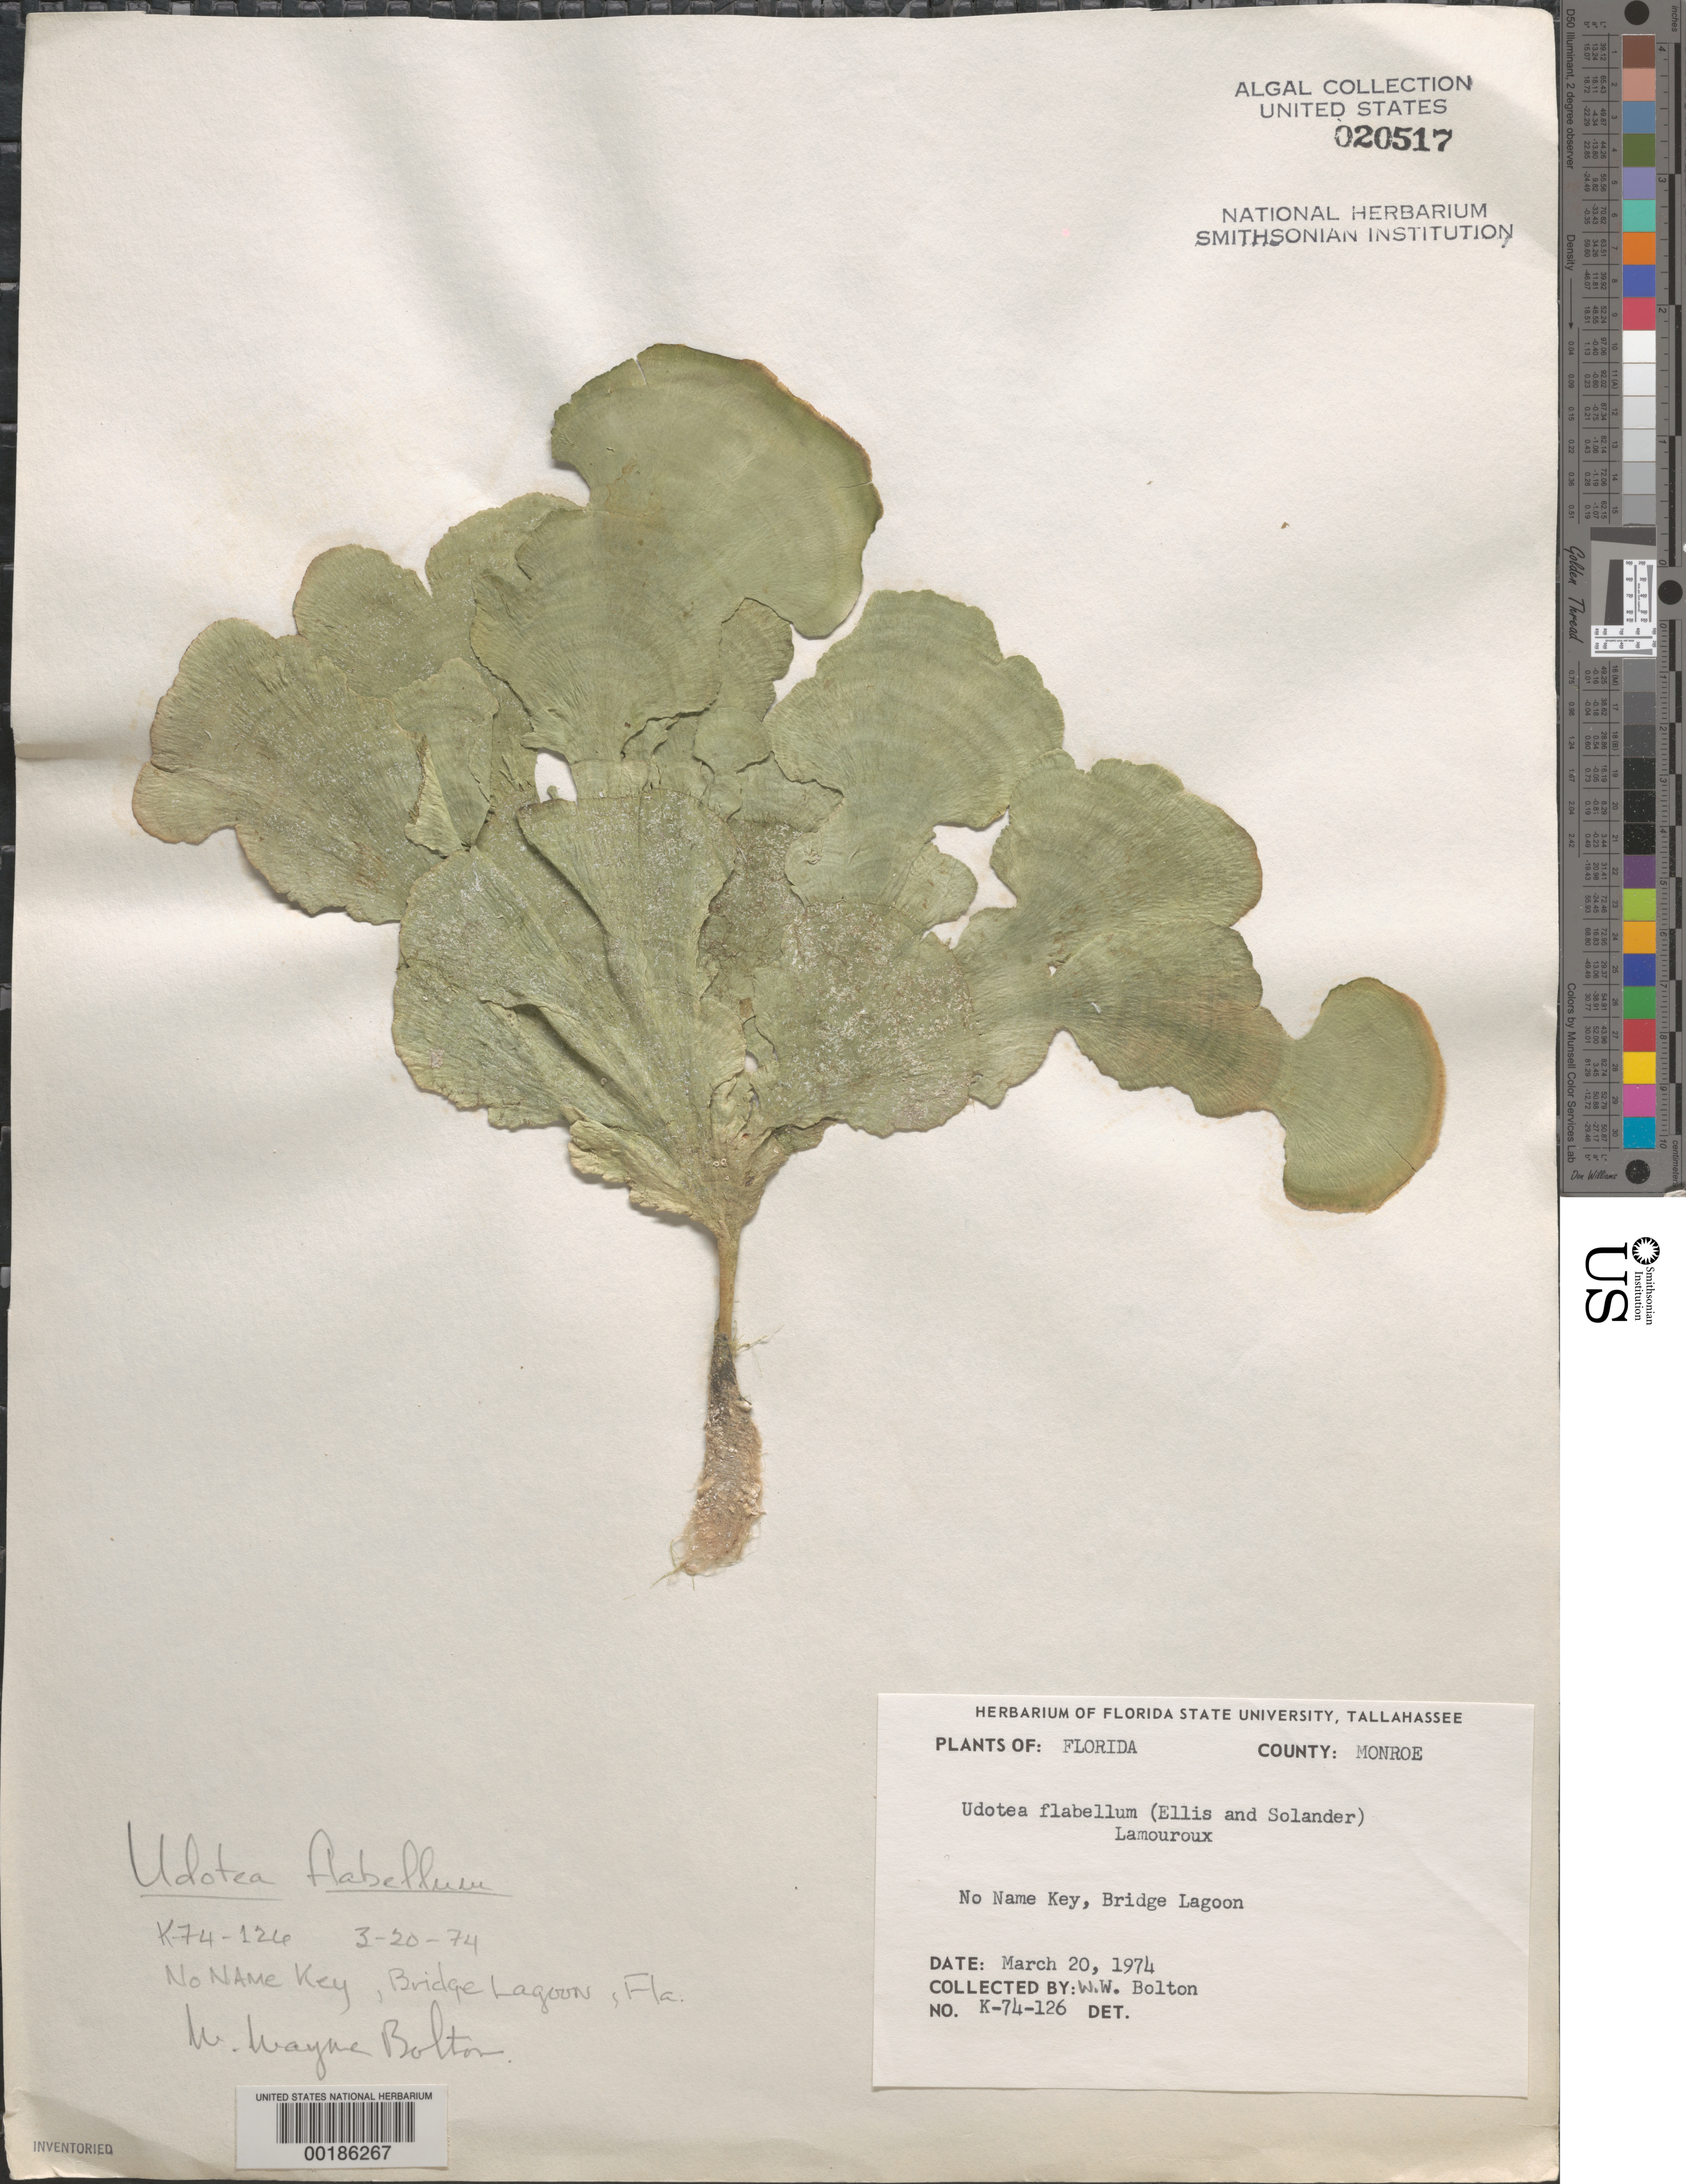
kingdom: Plantae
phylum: Chlorophyta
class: Ulvophyceae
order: Bryopsidales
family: Udoteaceae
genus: Udotea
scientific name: Udotea flabellum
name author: (J. Ellis & Sol.) M. Howe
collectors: W. Bolton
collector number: K-74-126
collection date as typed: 20 Mar 1974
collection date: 1974-03-20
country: United States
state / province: Florida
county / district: Monroe County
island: No Name Key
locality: Boogie Bridge lagoon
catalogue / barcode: US 20517